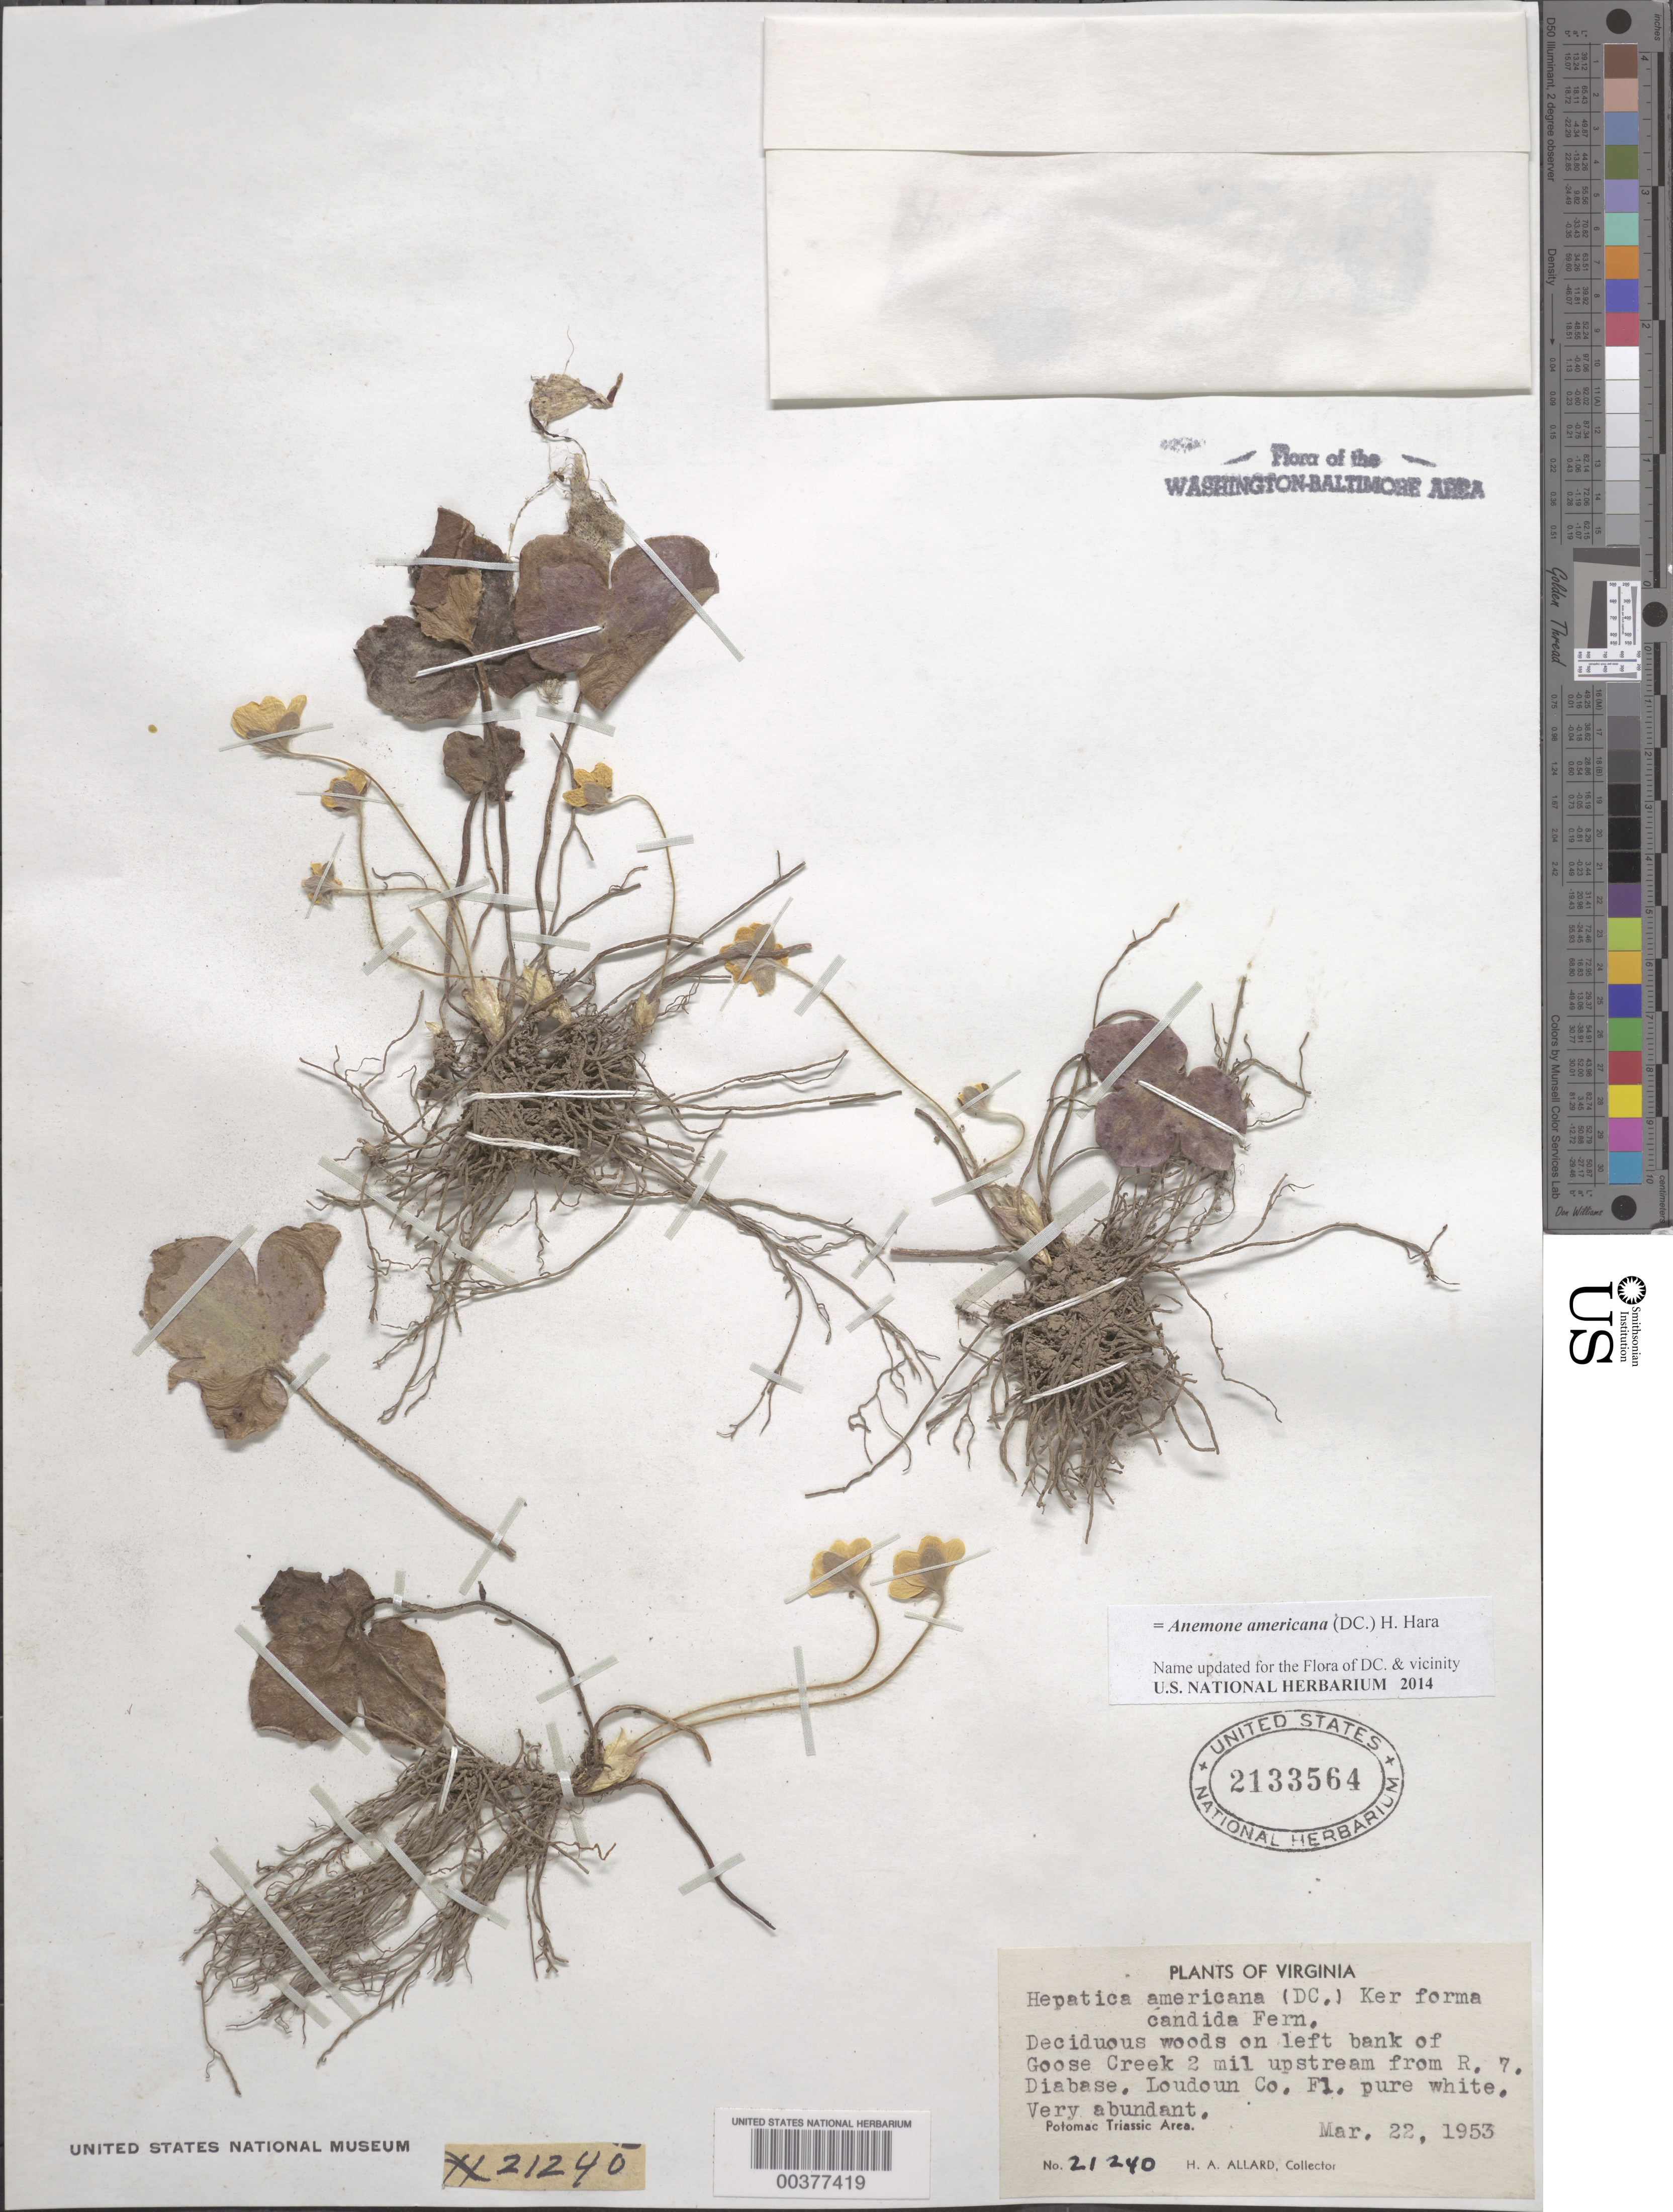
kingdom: Plantae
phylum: Tracheophyta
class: Magnoliopsida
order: Ranunculales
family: Ranunculaceae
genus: Hepatica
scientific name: Hepatica americana f. candida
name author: Fernald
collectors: H. A. Allard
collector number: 21240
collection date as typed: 22 Mar 1953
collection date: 1953-03-22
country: United States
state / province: Virginia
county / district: Loudoun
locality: Upstream from Route 7 on Goose Creek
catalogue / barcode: US 2133564